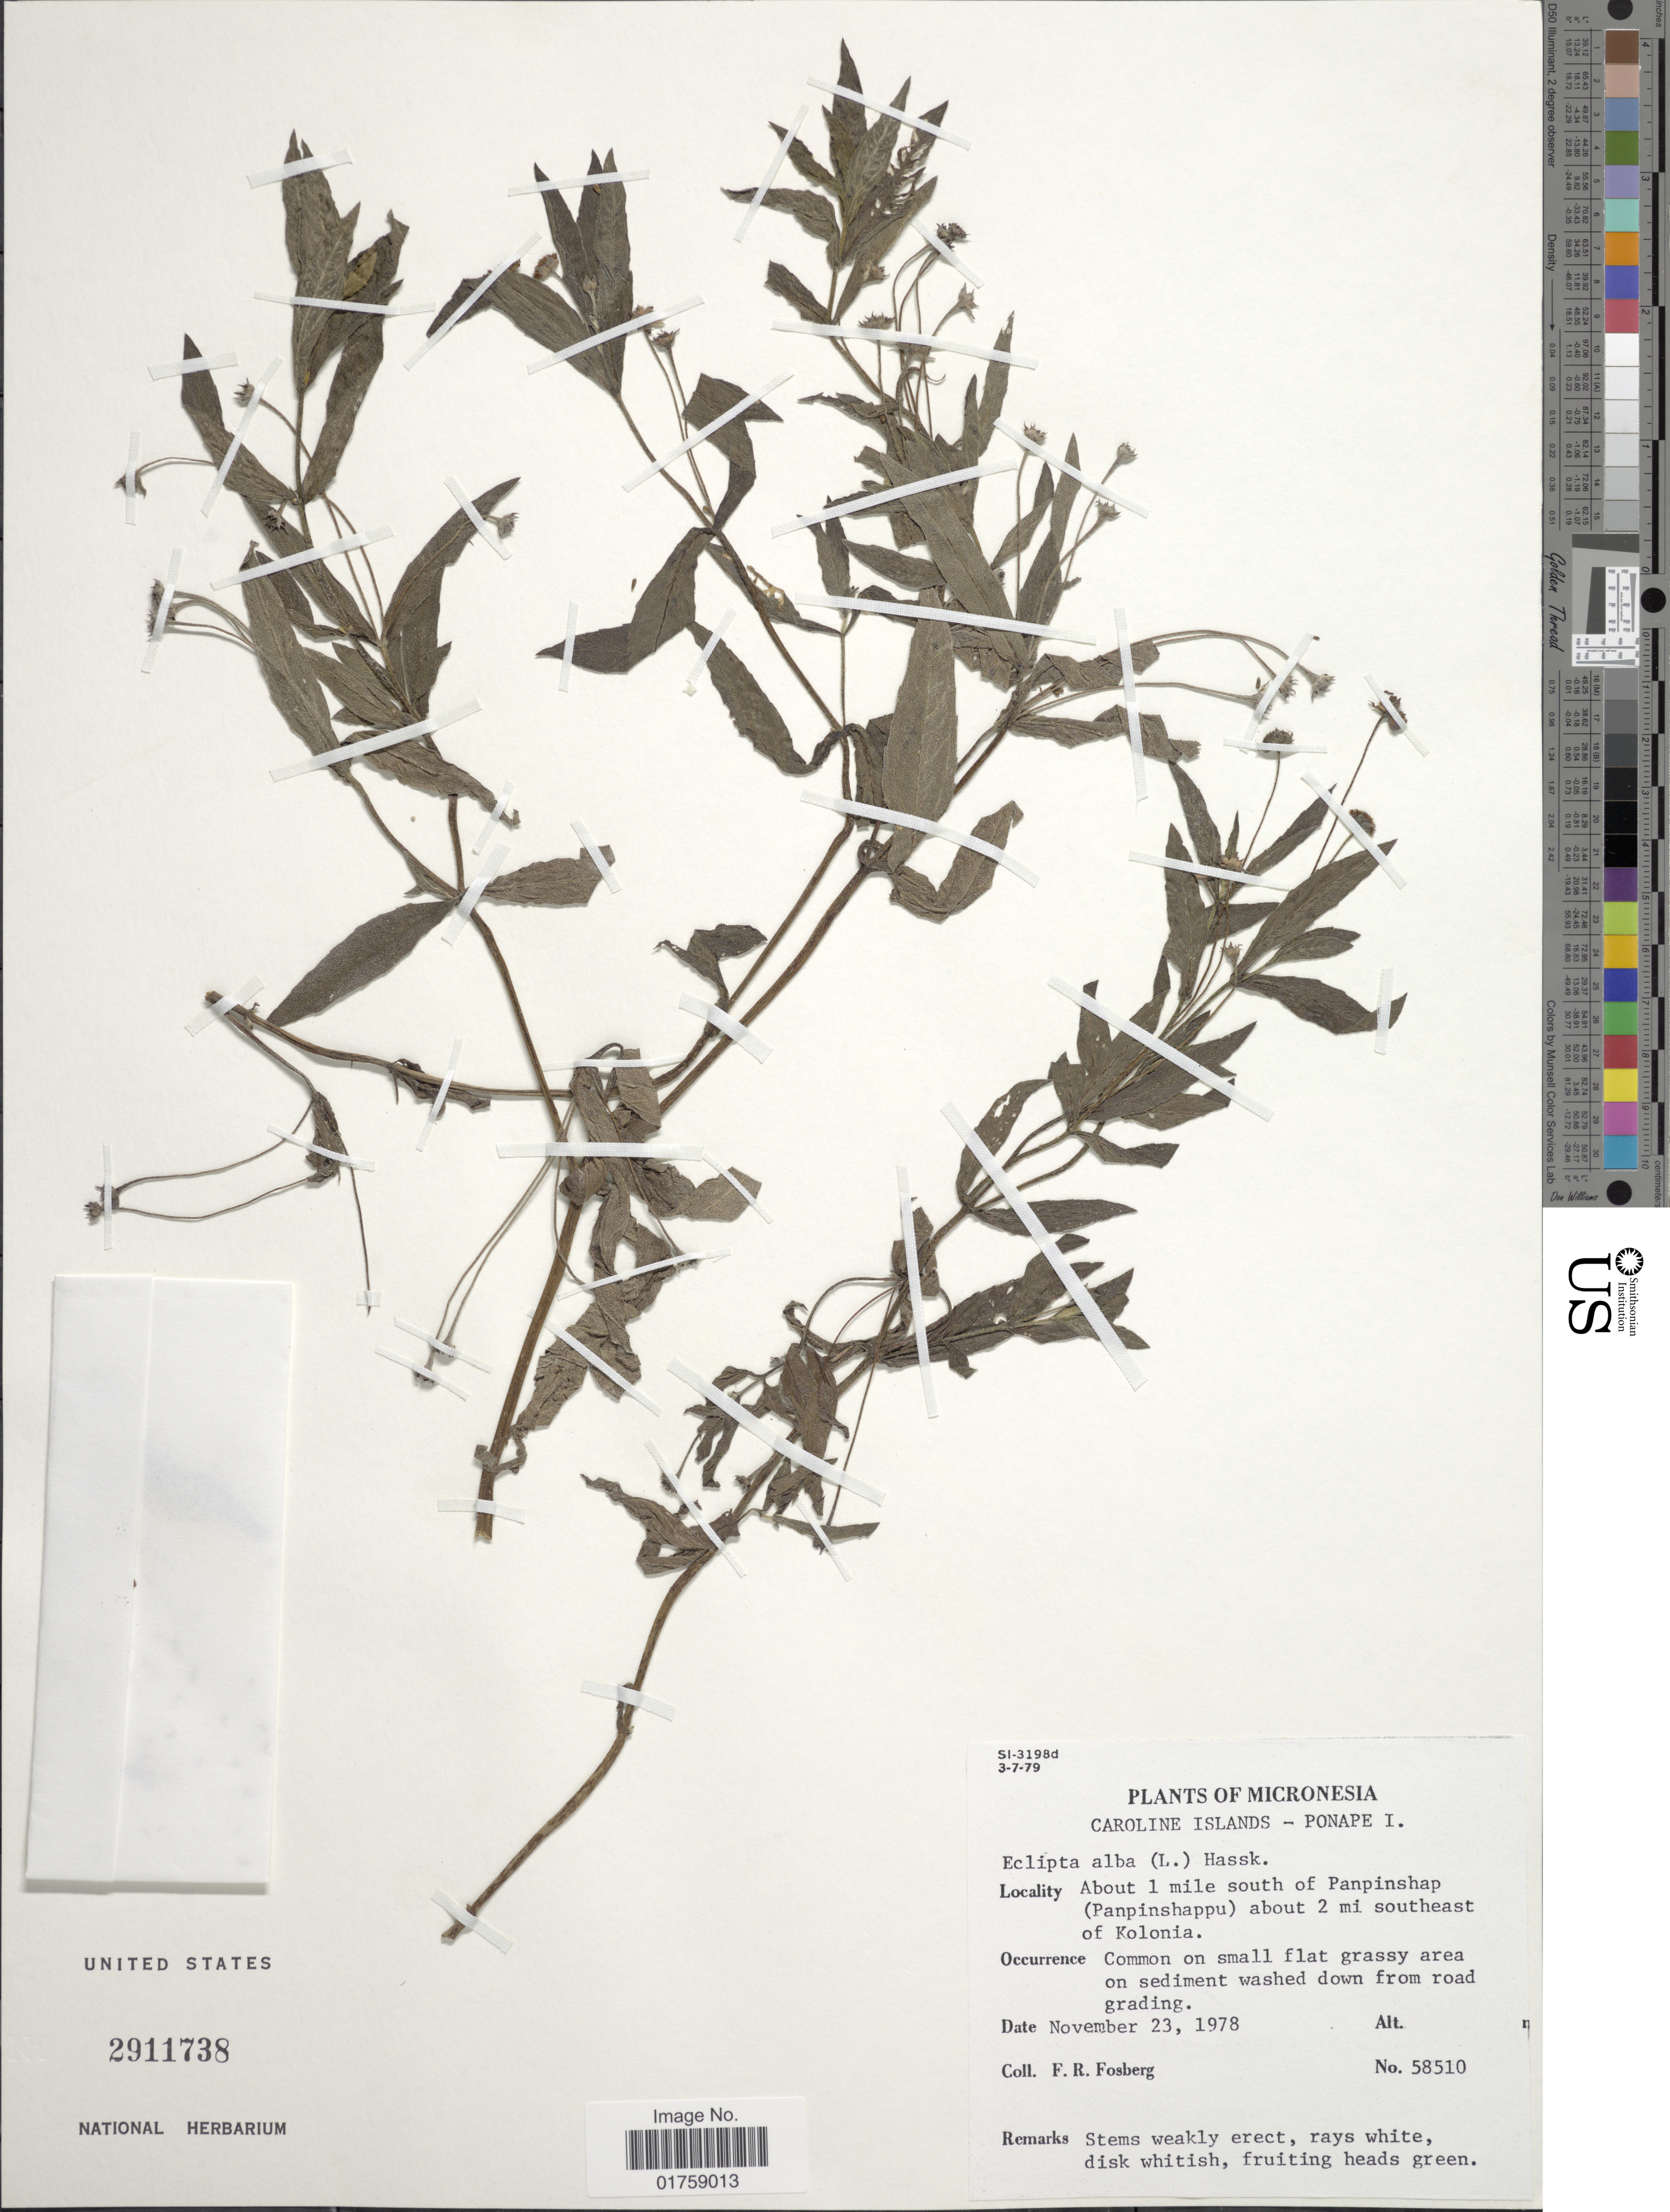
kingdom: Plantae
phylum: Tracheophyta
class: Magnoliopsida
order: Asterales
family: Asteraceae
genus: Eclipta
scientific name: Eclipta prostrata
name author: (L.) L.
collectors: F. R. Fosberg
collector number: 58510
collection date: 1978-11-23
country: Micronesia, Federated States of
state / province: Pohnpei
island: Pohnpei [Ponape]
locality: Micronesia. Caroline Islands-Ponape I. About 1 mile south of Panpinshap (Panpinshappu) about 2 mi southeast of Kolonia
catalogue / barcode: US 2911738